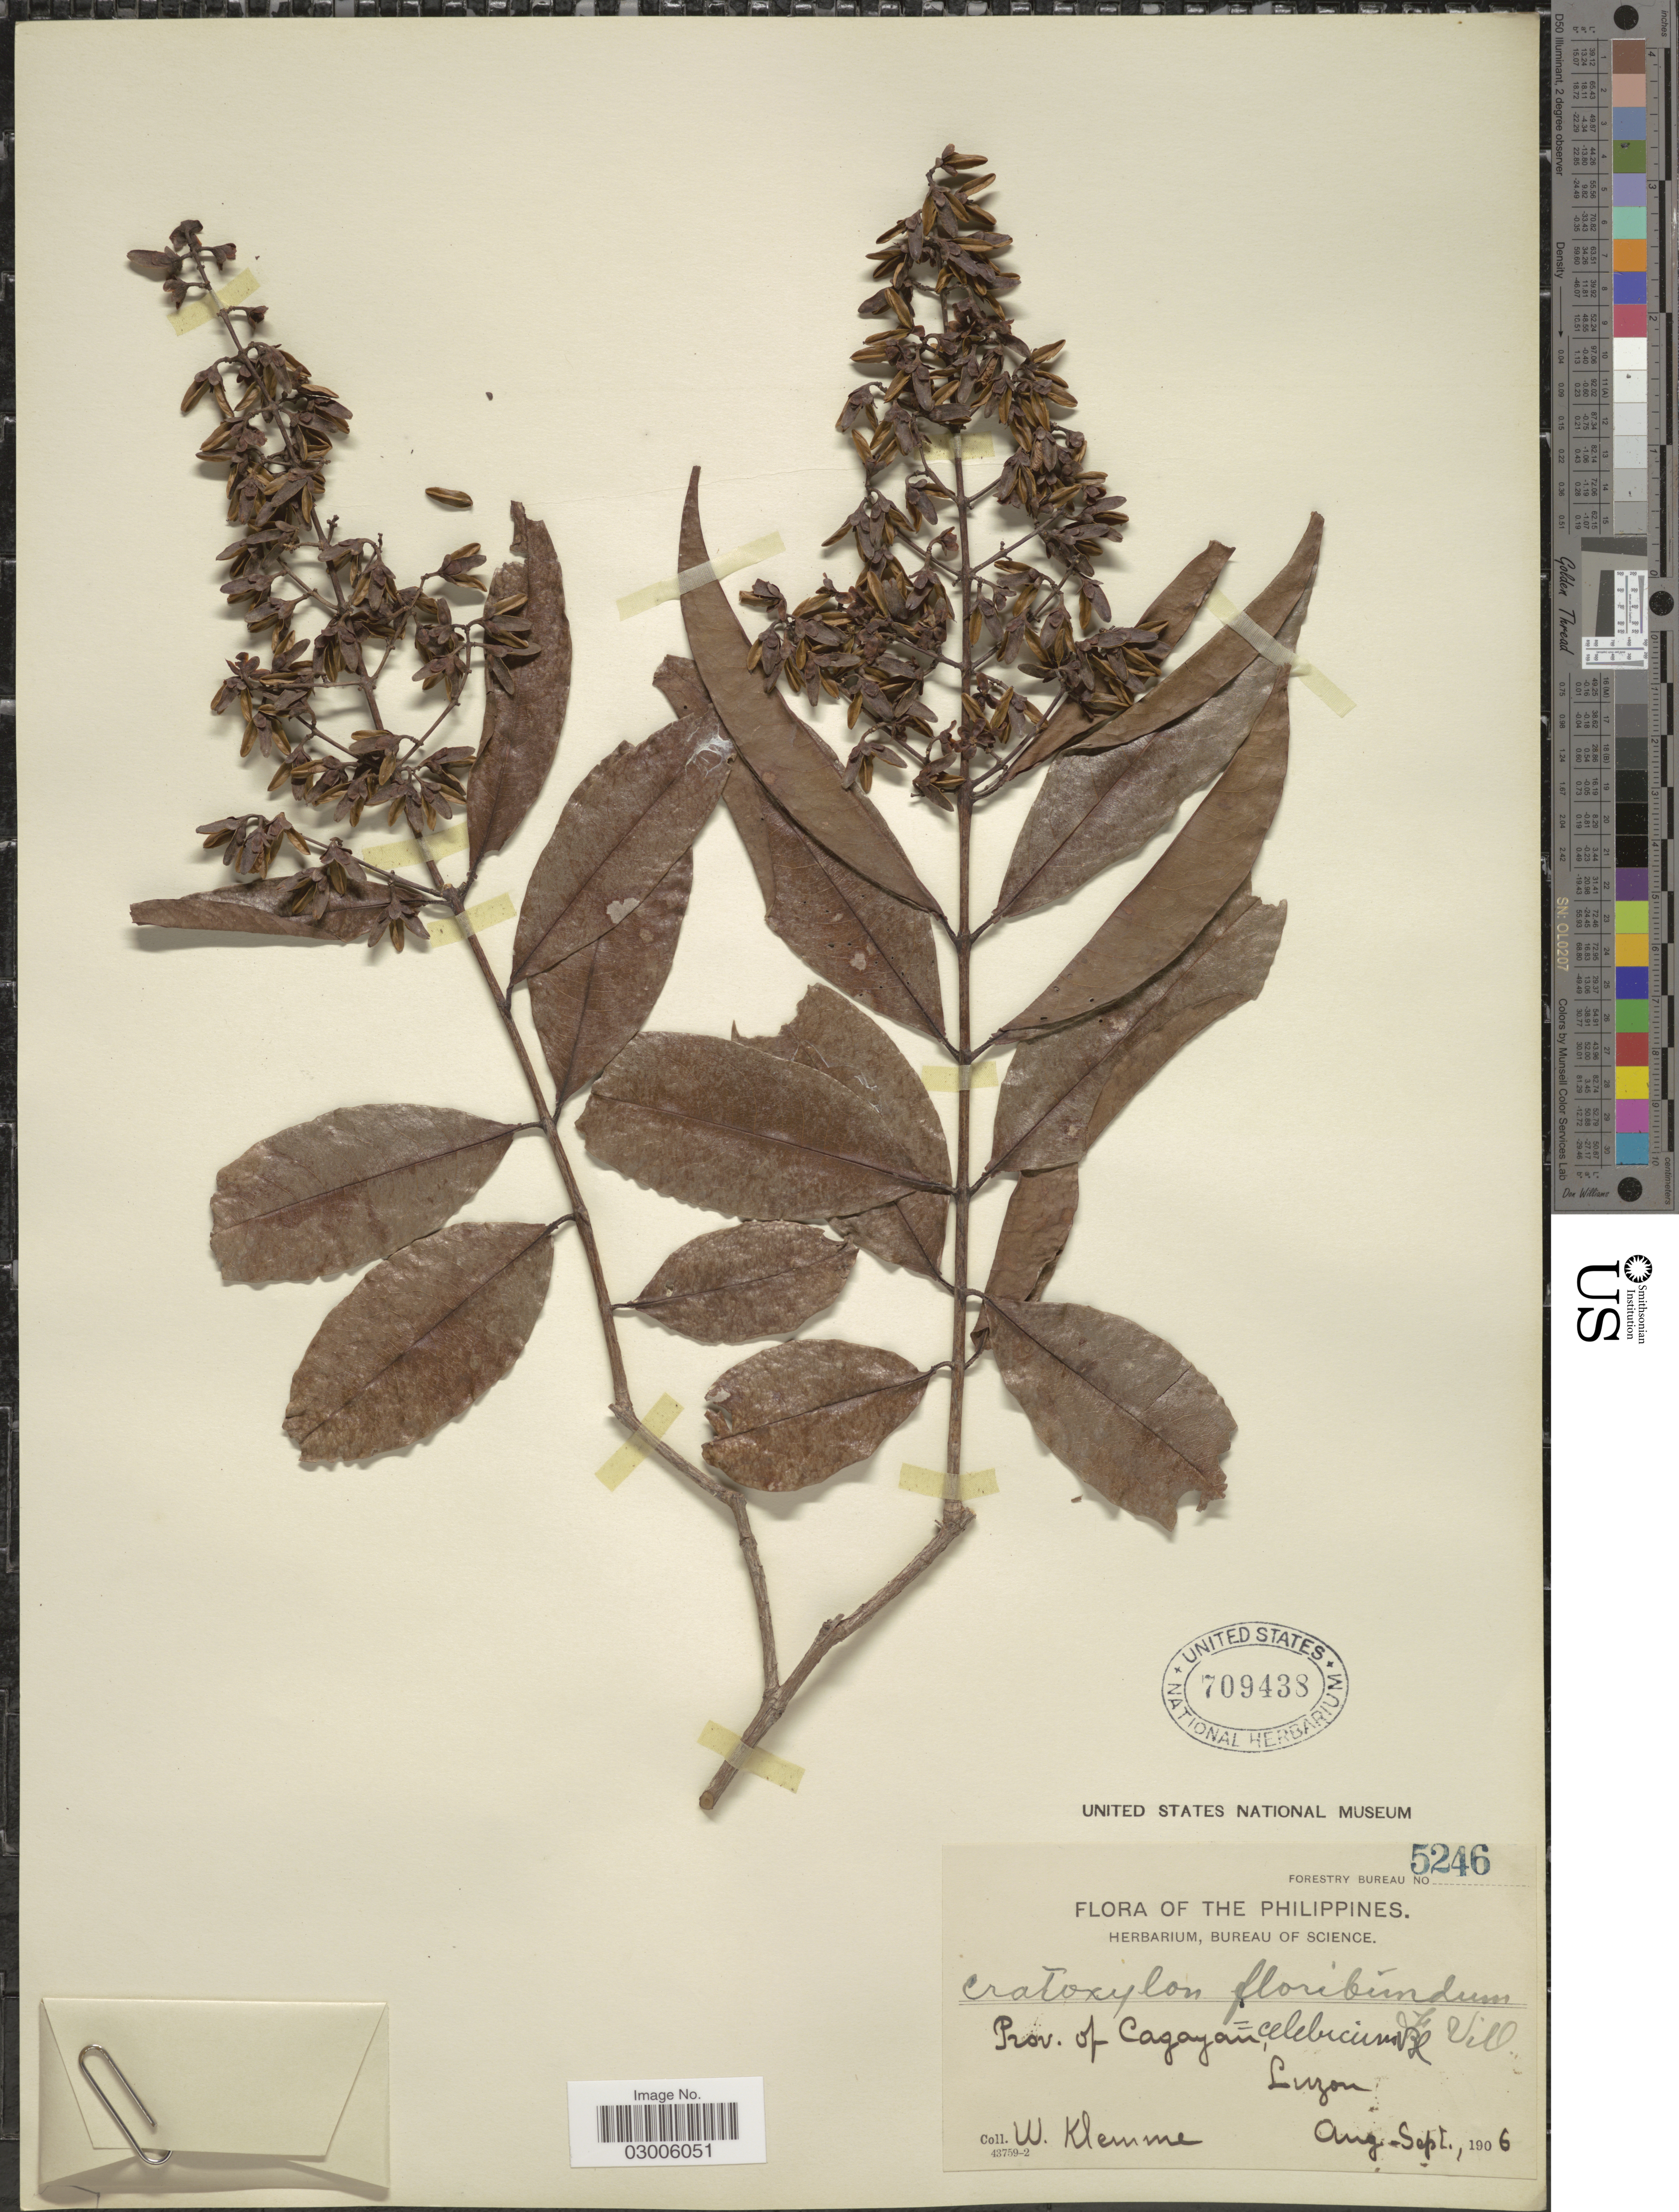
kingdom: Plantae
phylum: Tracheophyta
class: Magnoliopsida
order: Malpighiales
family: Hypericaceae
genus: Cratoxylum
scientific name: Cratoxylum celebicum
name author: Blume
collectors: W. Klemme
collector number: Forestry Bureau 5246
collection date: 1906-08/1906-09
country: Philippines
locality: Prov. of Cagayan, Luzon.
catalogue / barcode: US 709438